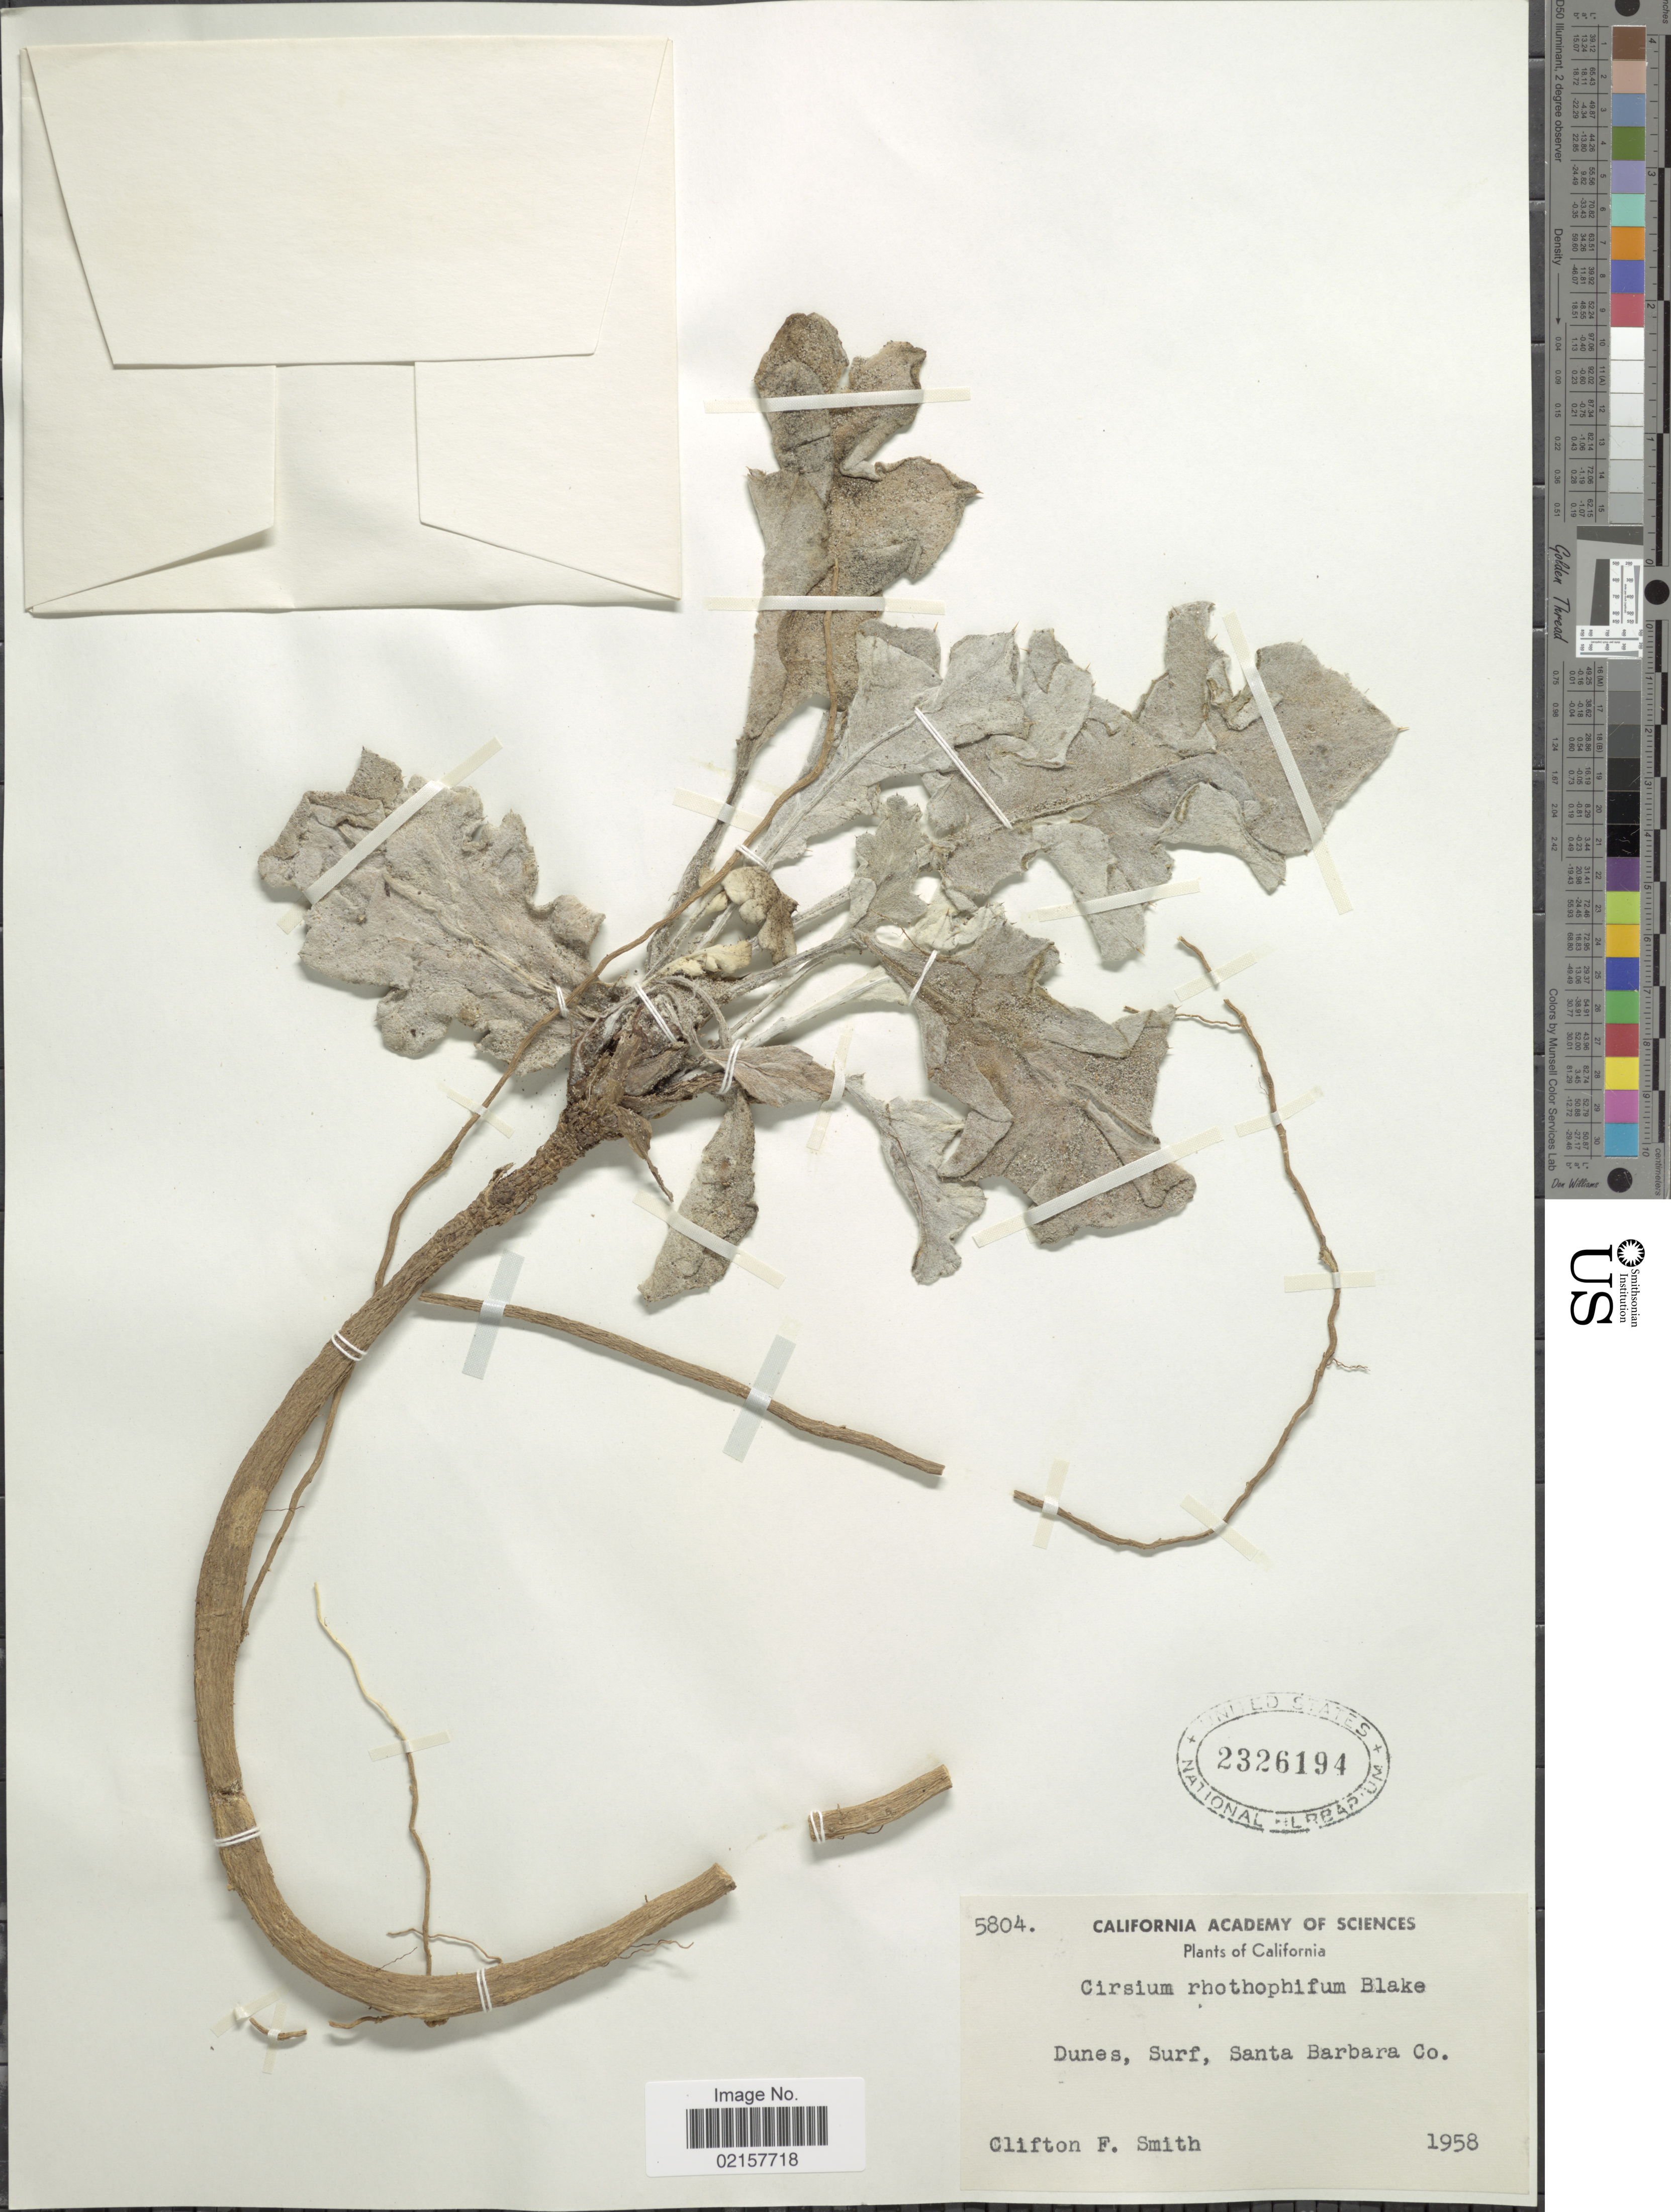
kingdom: Plantae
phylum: Tracheophyta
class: Magnoliopsida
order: Asterales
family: Asteraceae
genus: Cirsium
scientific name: Cirsium rhothophilum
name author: S.F. Blake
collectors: C. F. Smith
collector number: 5804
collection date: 1958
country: United States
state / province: California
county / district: Santa Barbara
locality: Dunes, Surf, Santa Barbara Co.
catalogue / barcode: US 2326194